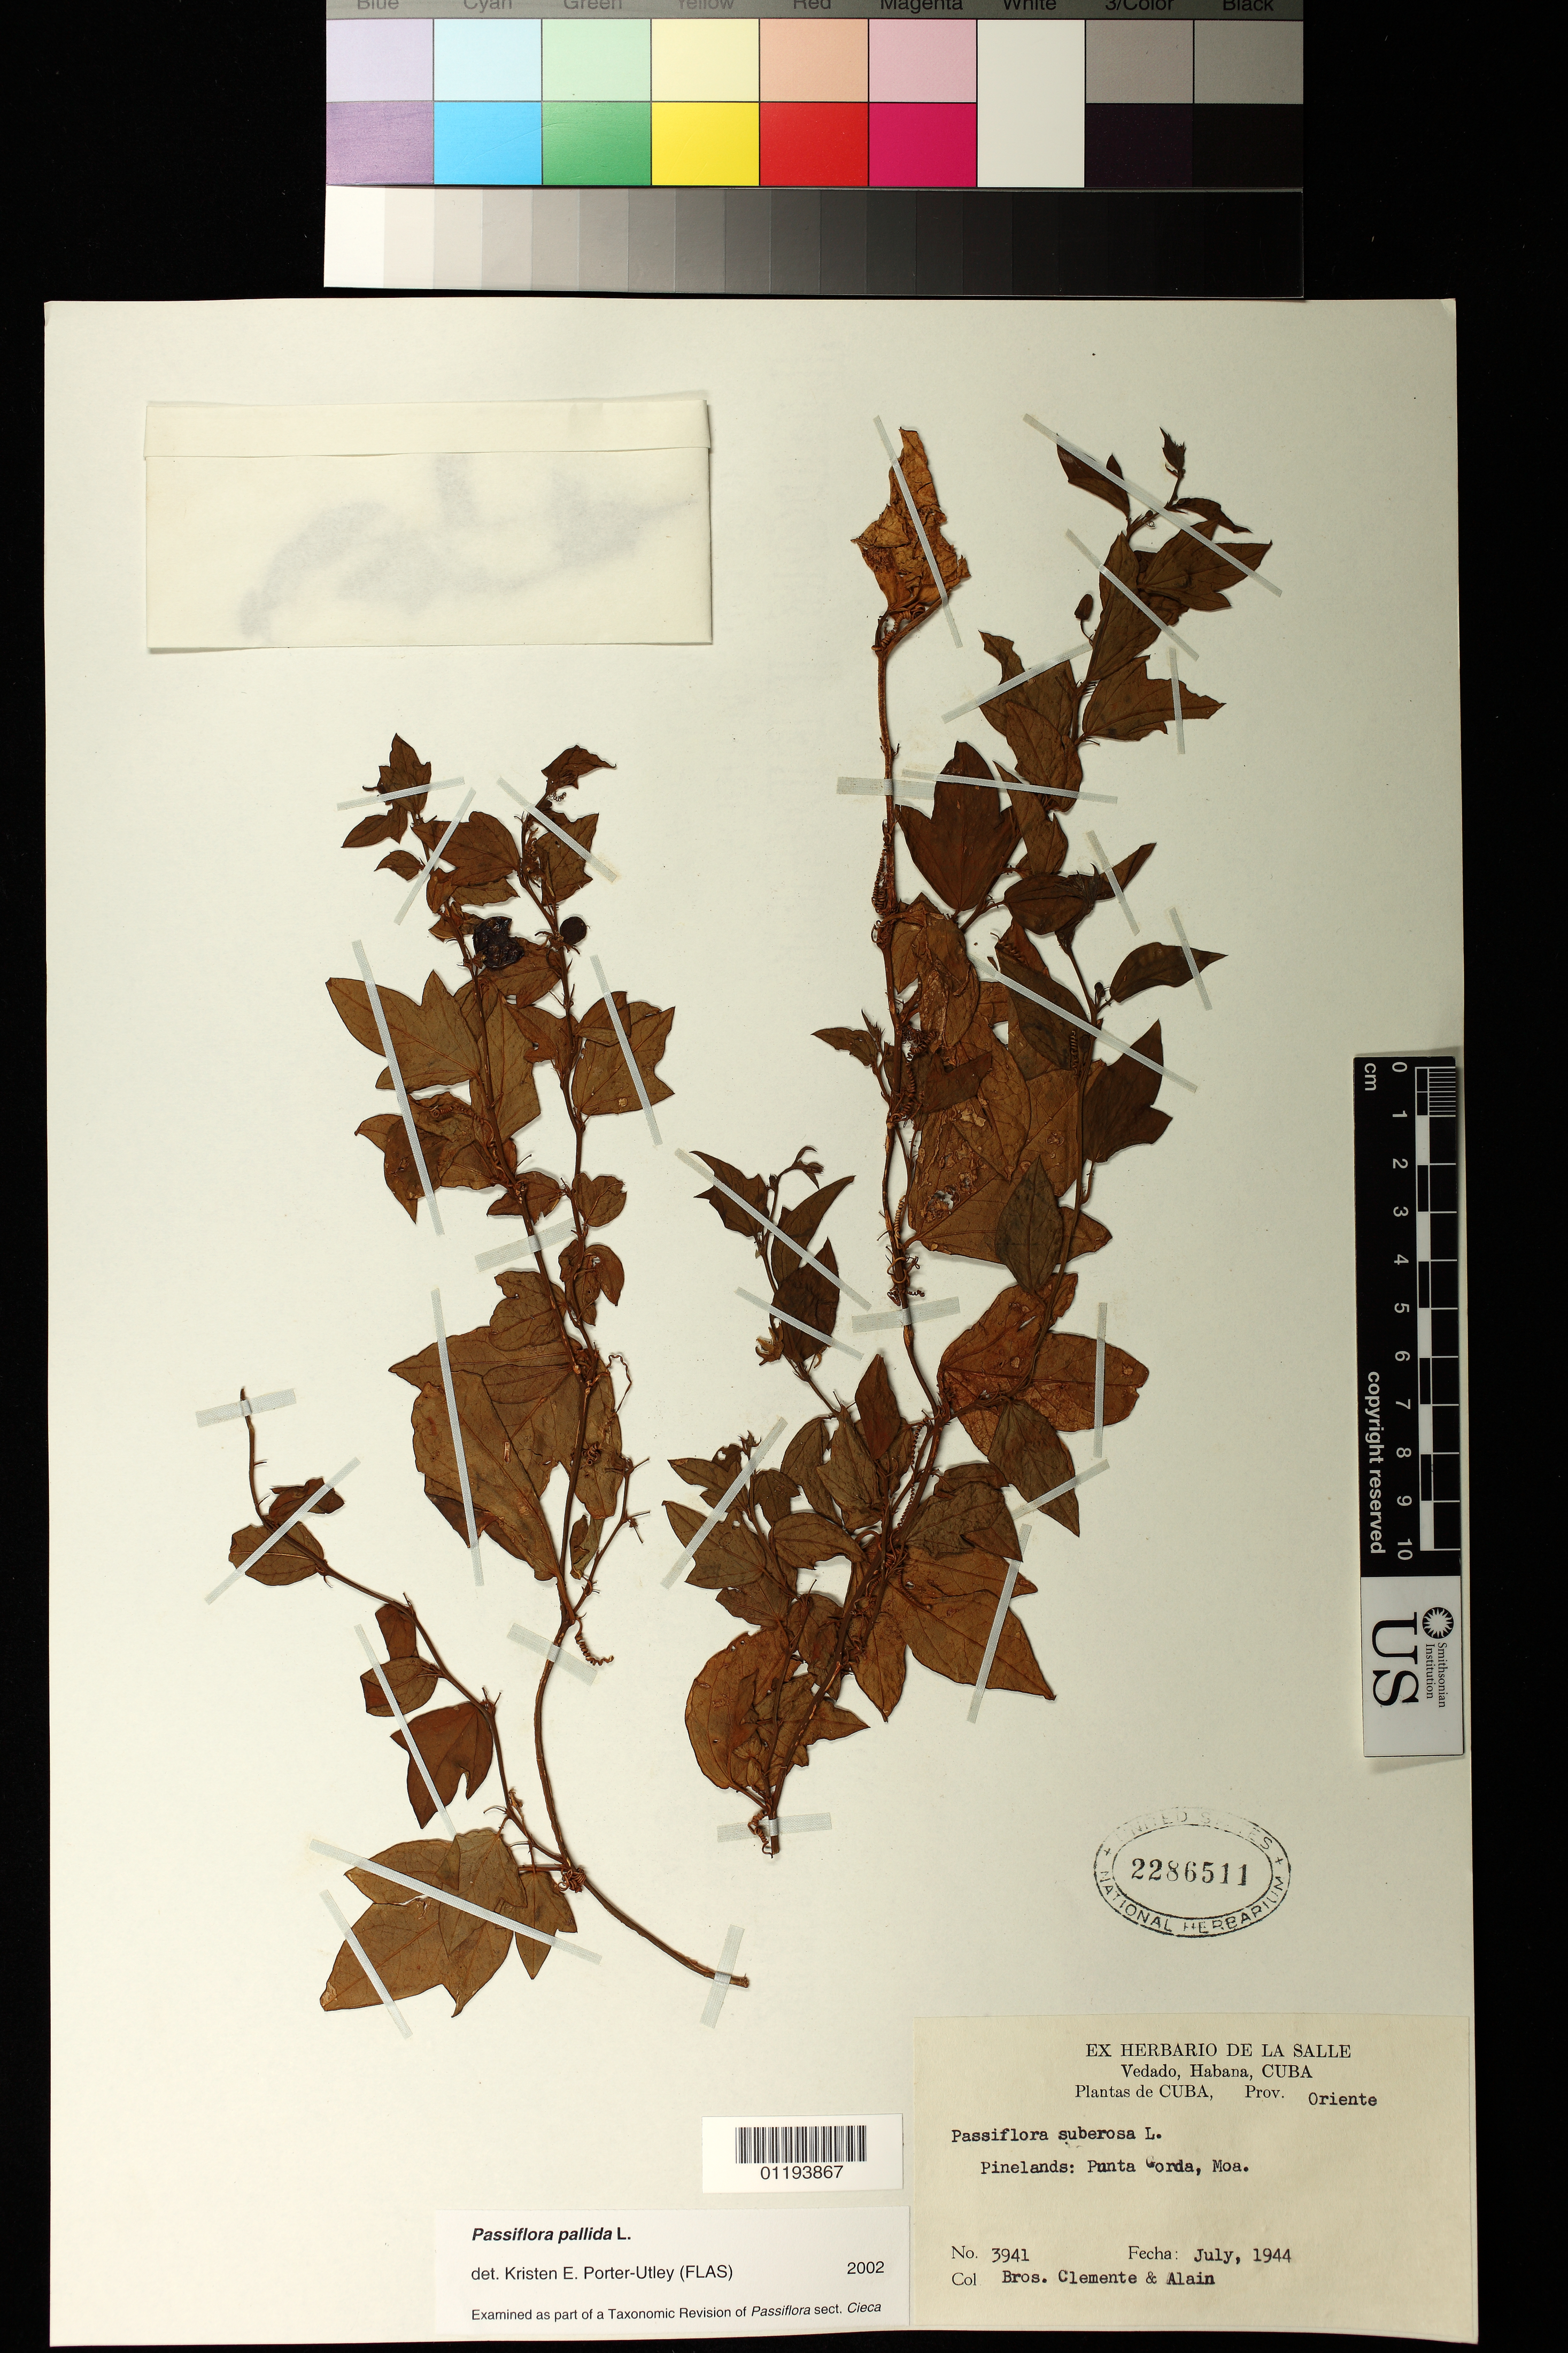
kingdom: Plantae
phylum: Tracheophyta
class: Magnoliopsida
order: Malpighiales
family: Passifloraceae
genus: Passiflora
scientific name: Passiflora pallida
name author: L.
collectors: Bro. Clemente & A. H. Liogier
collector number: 3941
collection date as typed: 1944-07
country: Cuba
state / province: Holguín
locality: Province Oriente: Pinelands, Punta Gorda, Moa.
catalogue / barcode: US 2286511